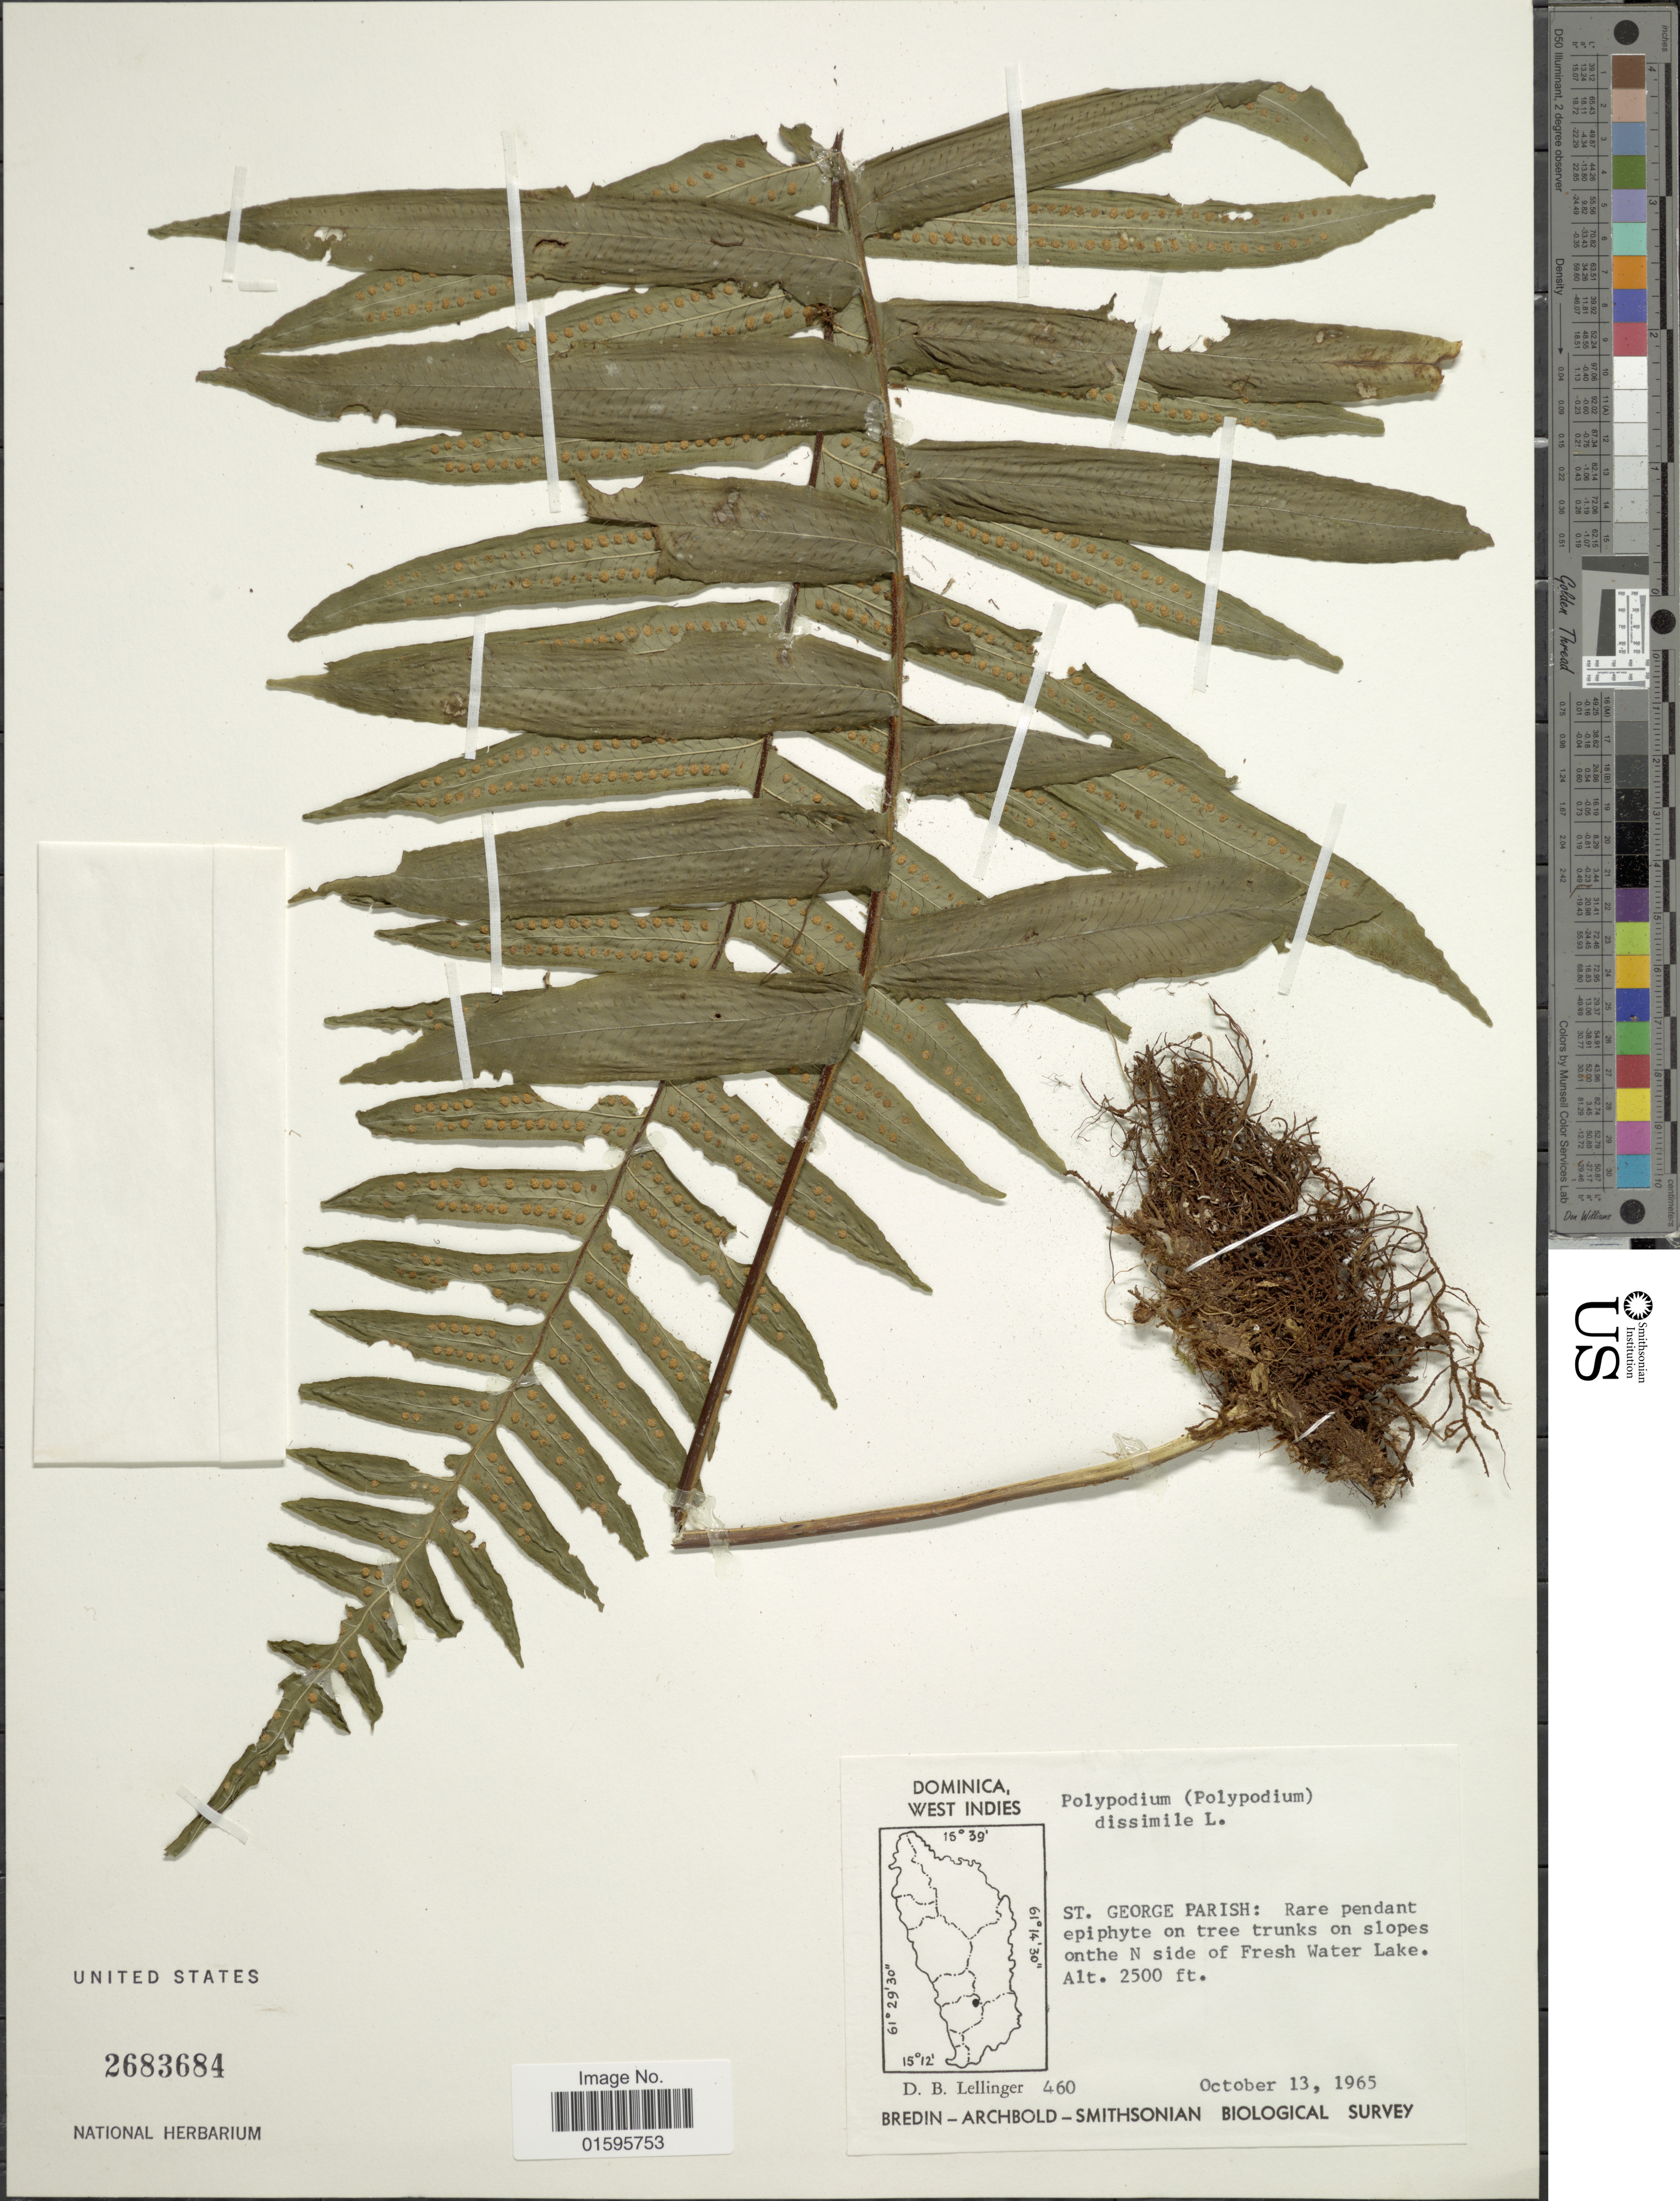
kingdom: Plantae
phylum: Tracheophyta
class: Polypodiopsida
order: Polypodiales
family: Polypodiaceae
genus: Polypodium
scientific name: Polypodium dulce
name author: Poir.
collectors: D. B. Lellinger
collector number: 460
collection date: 1965-10-13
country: Dominica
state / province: St. George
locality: Dominica, West Indies, St George Parish, on slopes on the N side of Fresh Water Lake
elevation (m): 762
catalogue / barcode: US 2683684